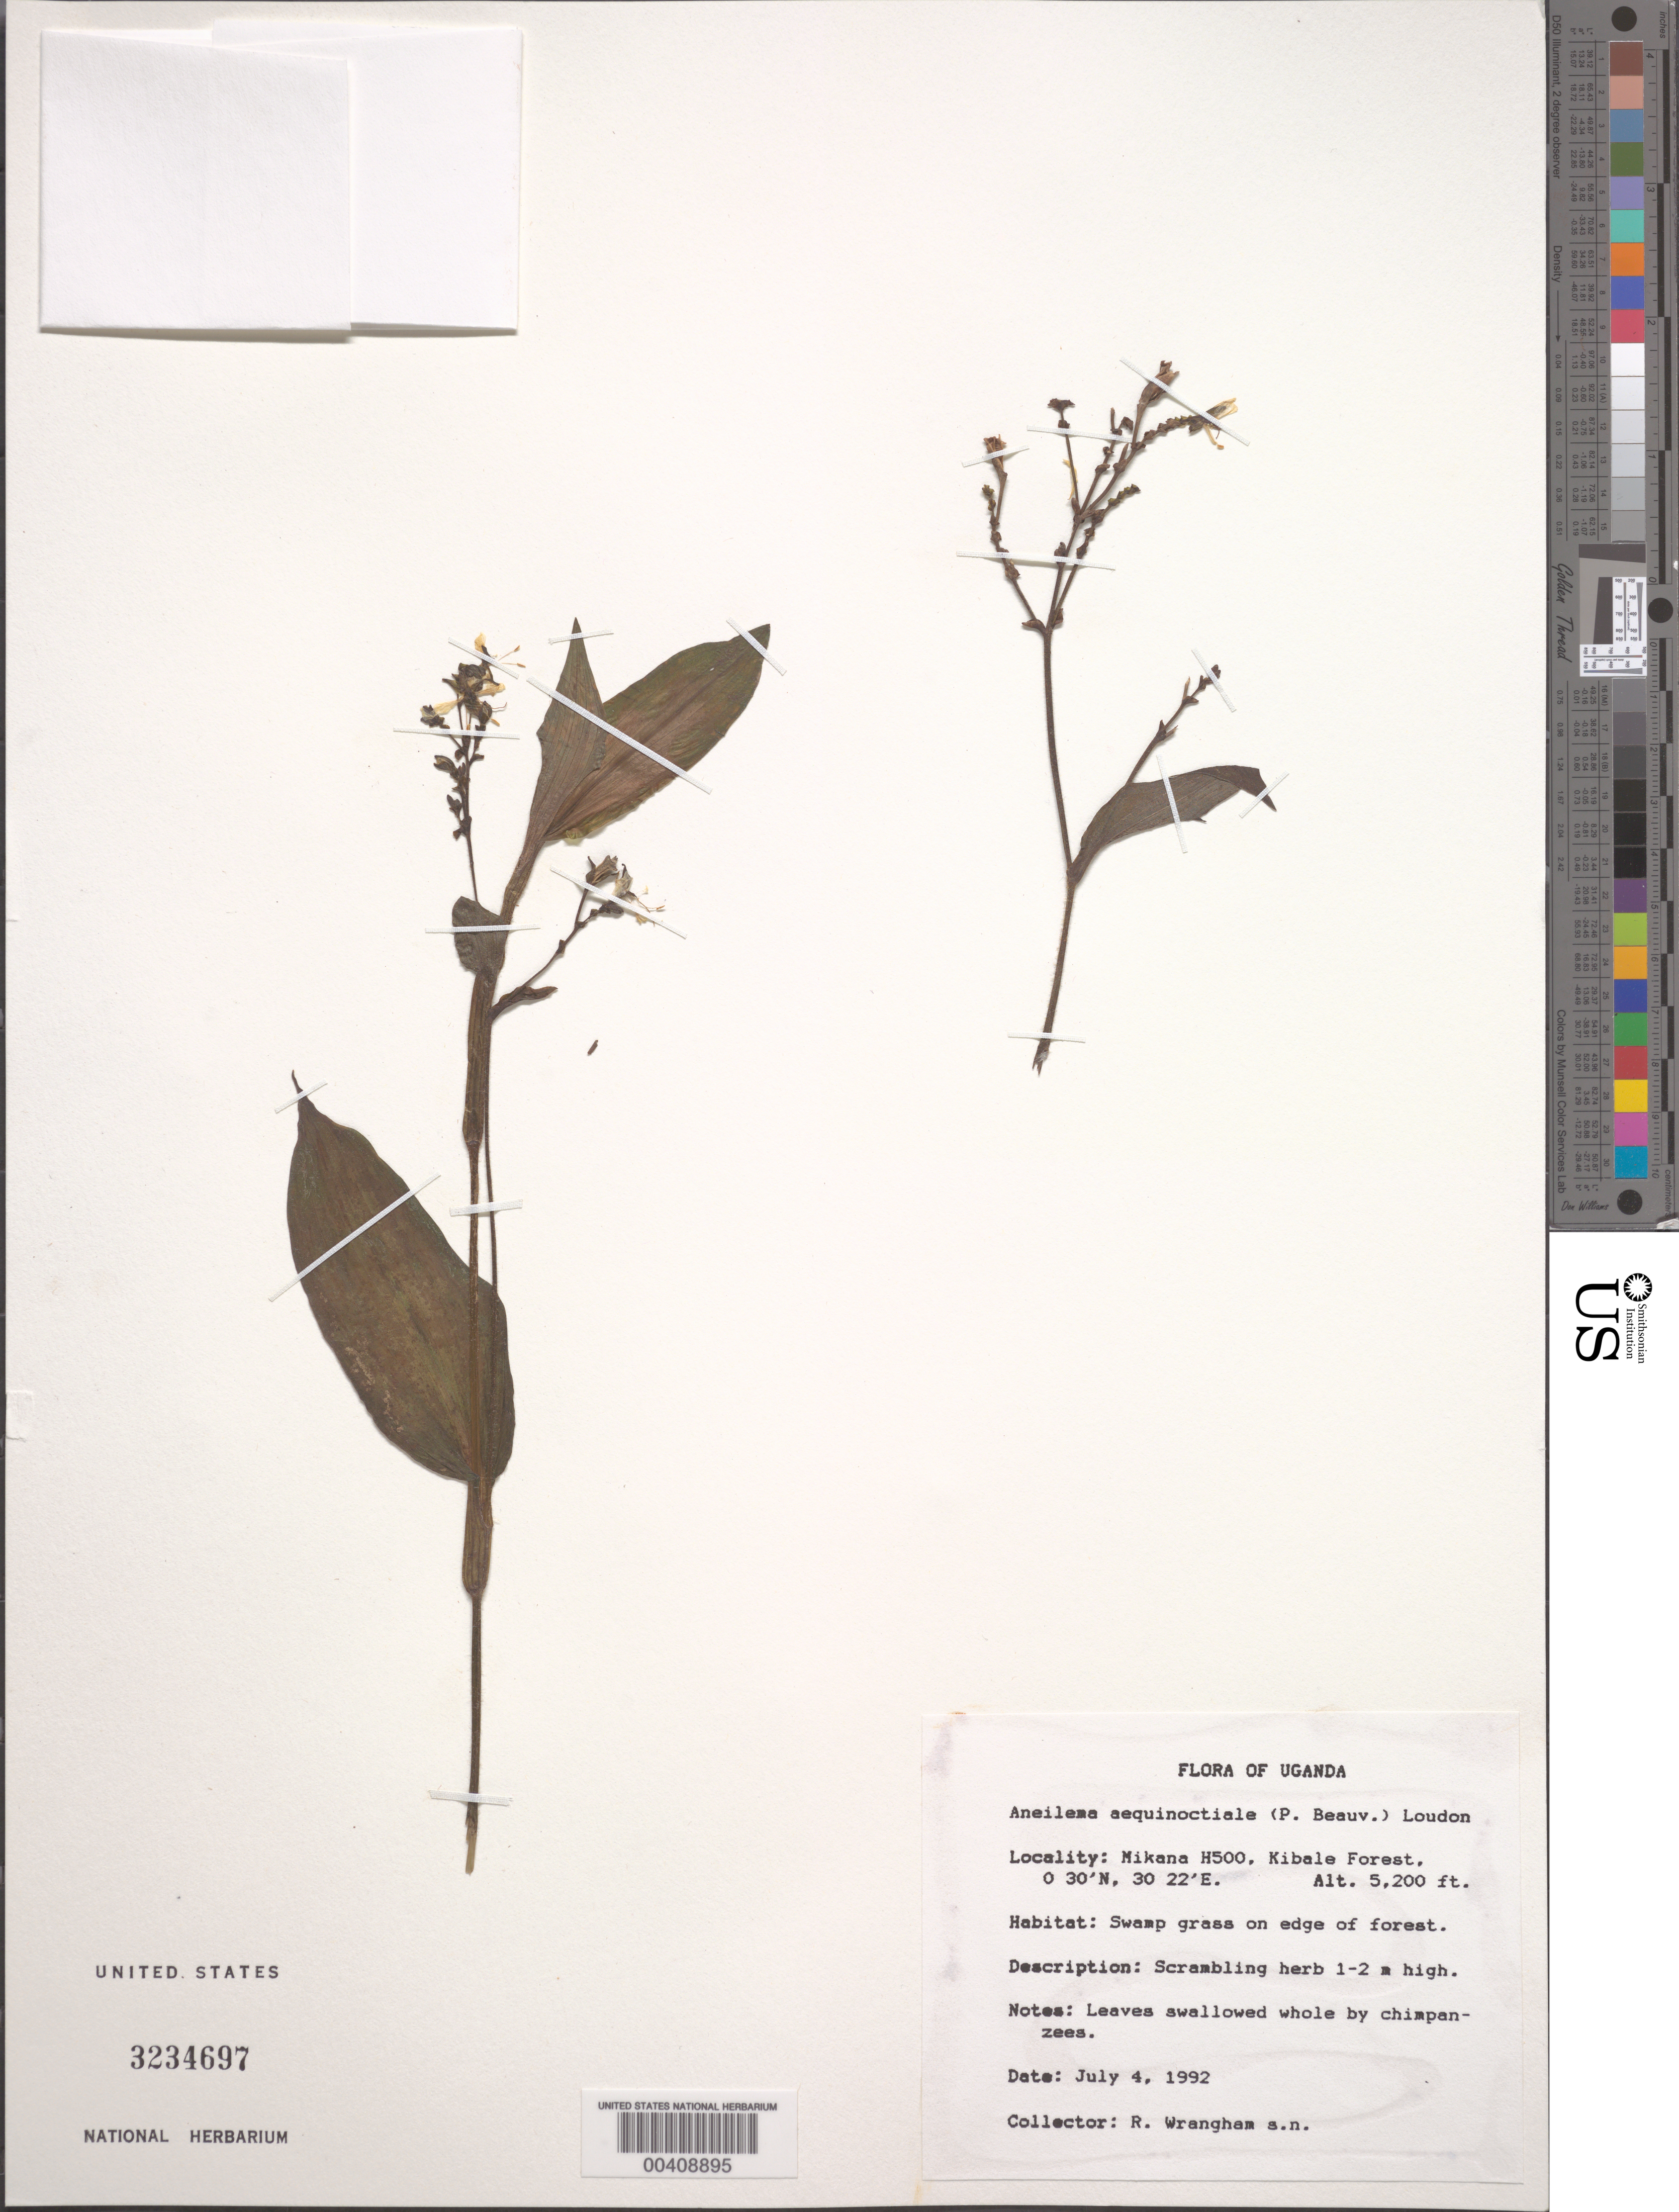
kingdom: Plantae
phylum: Tracheophyta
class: Liliopsida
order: Commelinales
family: Commelinaceae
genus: Aneilema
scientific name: Aneilema aequinoctiale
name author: (P. Beauv.) Loudon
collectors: R. Wrangham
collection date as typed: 04 Jul 1992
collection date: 1992-07-04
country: Uganda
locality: Mikana, kibale forest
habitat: Swamp grass on edge of forest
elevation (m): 1585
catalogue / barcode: US 3234697